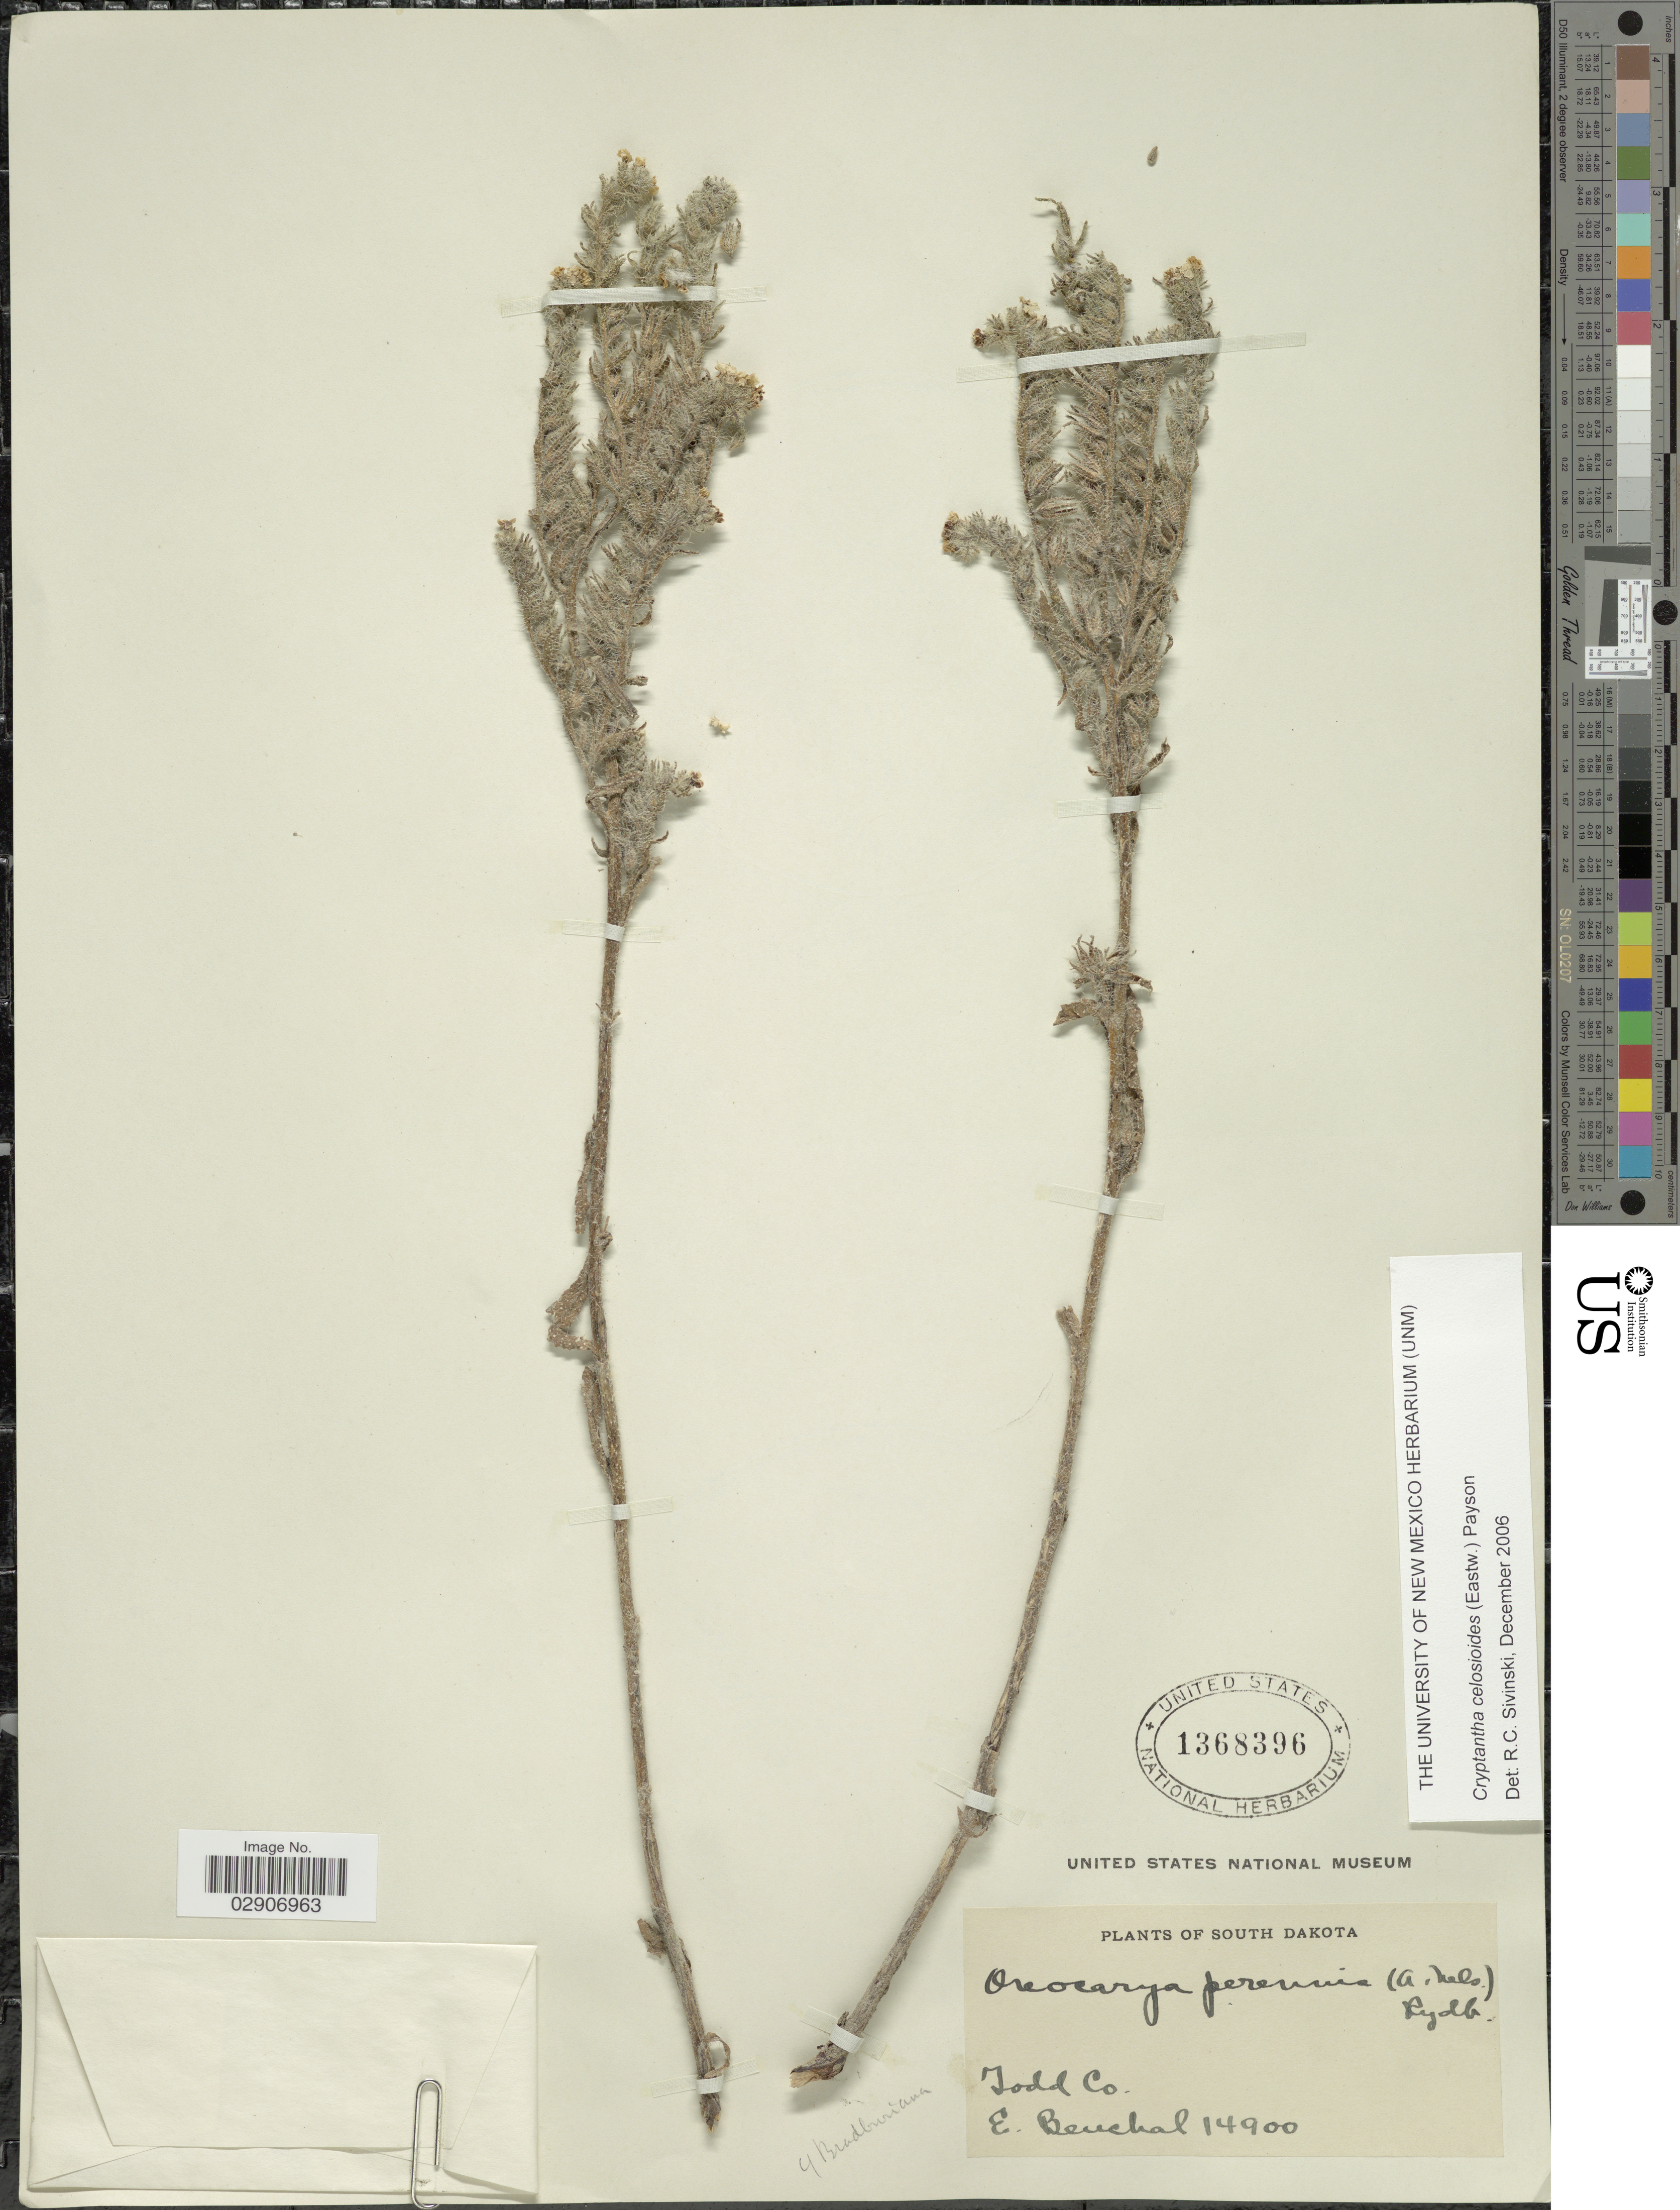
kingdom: Plantae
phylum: Tracheophyta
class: Magnoliopsida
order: Boraginales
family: Boraginaceae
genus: Cryptantha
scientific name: Cryptantha celosioides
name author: (Eastw.) Payson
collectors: E. Beuchal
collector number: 14900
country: United States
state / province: South Dakota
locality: Todd Co.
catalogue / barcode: US 1368396